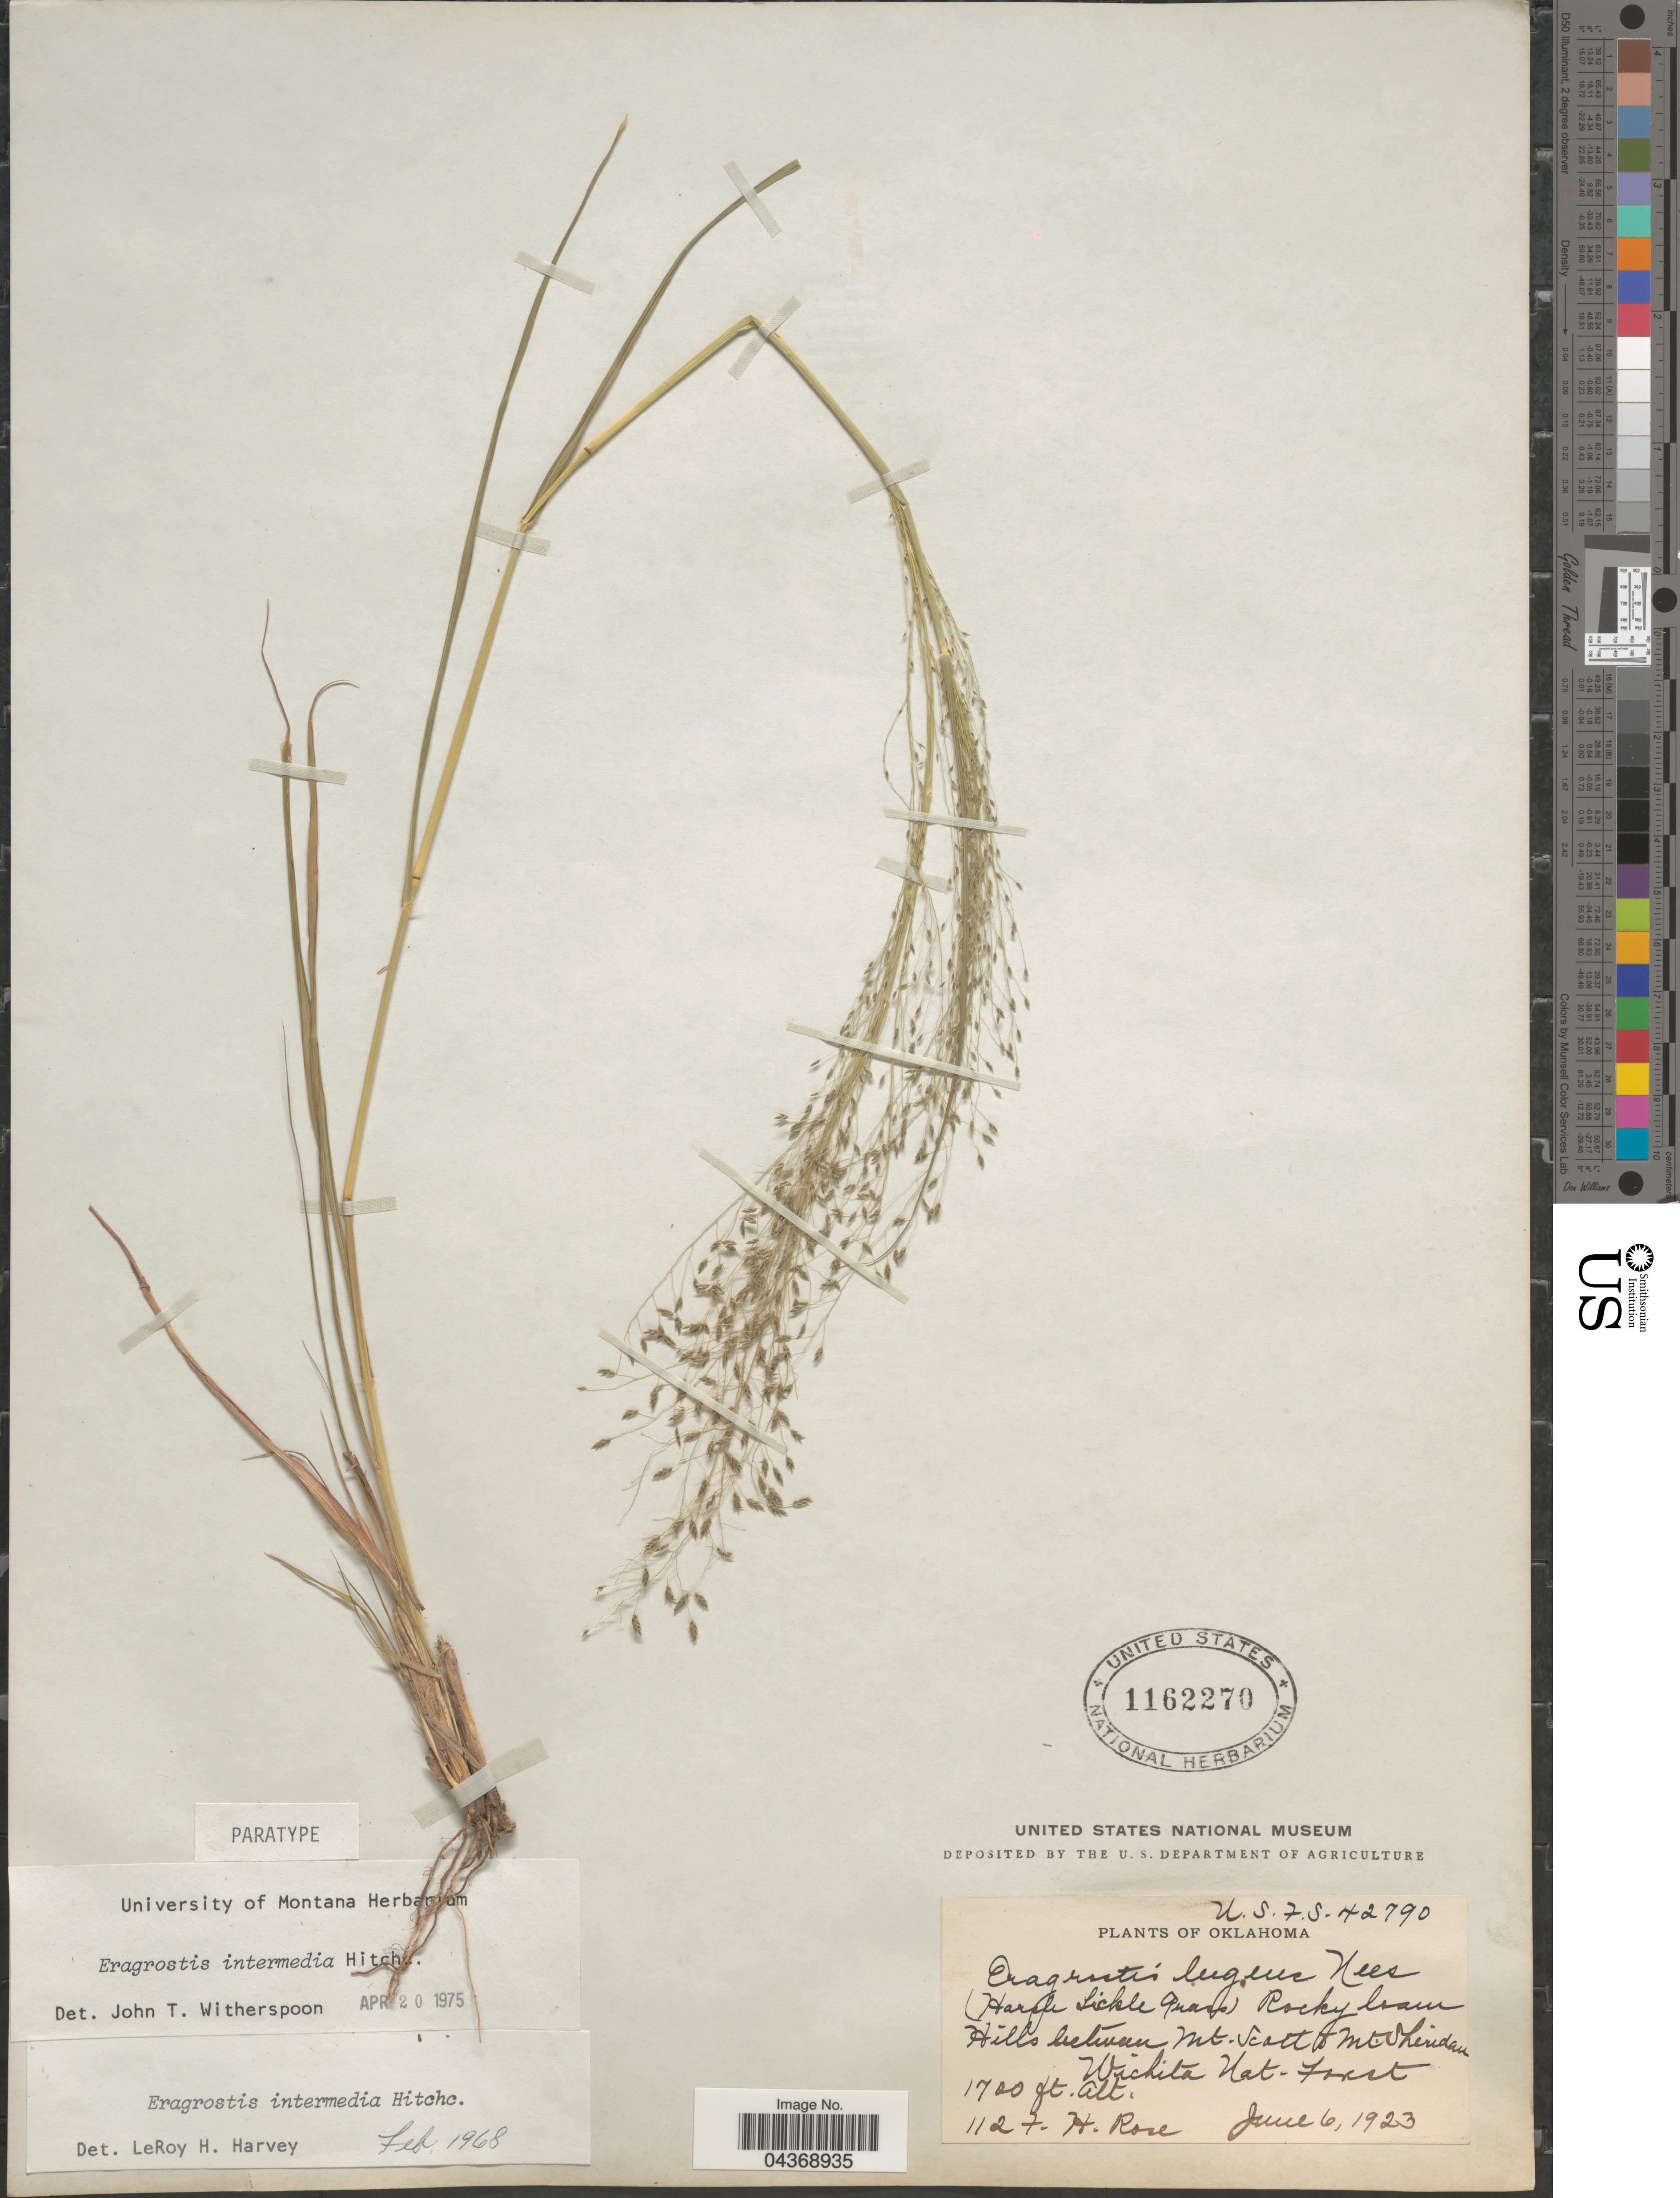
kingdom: Plantae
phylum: Tracheophyta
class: Liliopsida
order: Poales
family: Poaceae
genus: Eragrostis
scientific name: Eragrostis intermedia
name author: Hitchc.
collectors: F. H. Rose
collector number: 112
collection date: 1923-06-06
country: United States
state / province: Oklahoma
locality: Hills between Mt. Scott & Mt. Sheridan. Wichita Nat. Forest.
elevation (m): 518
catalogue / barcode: US 1162270